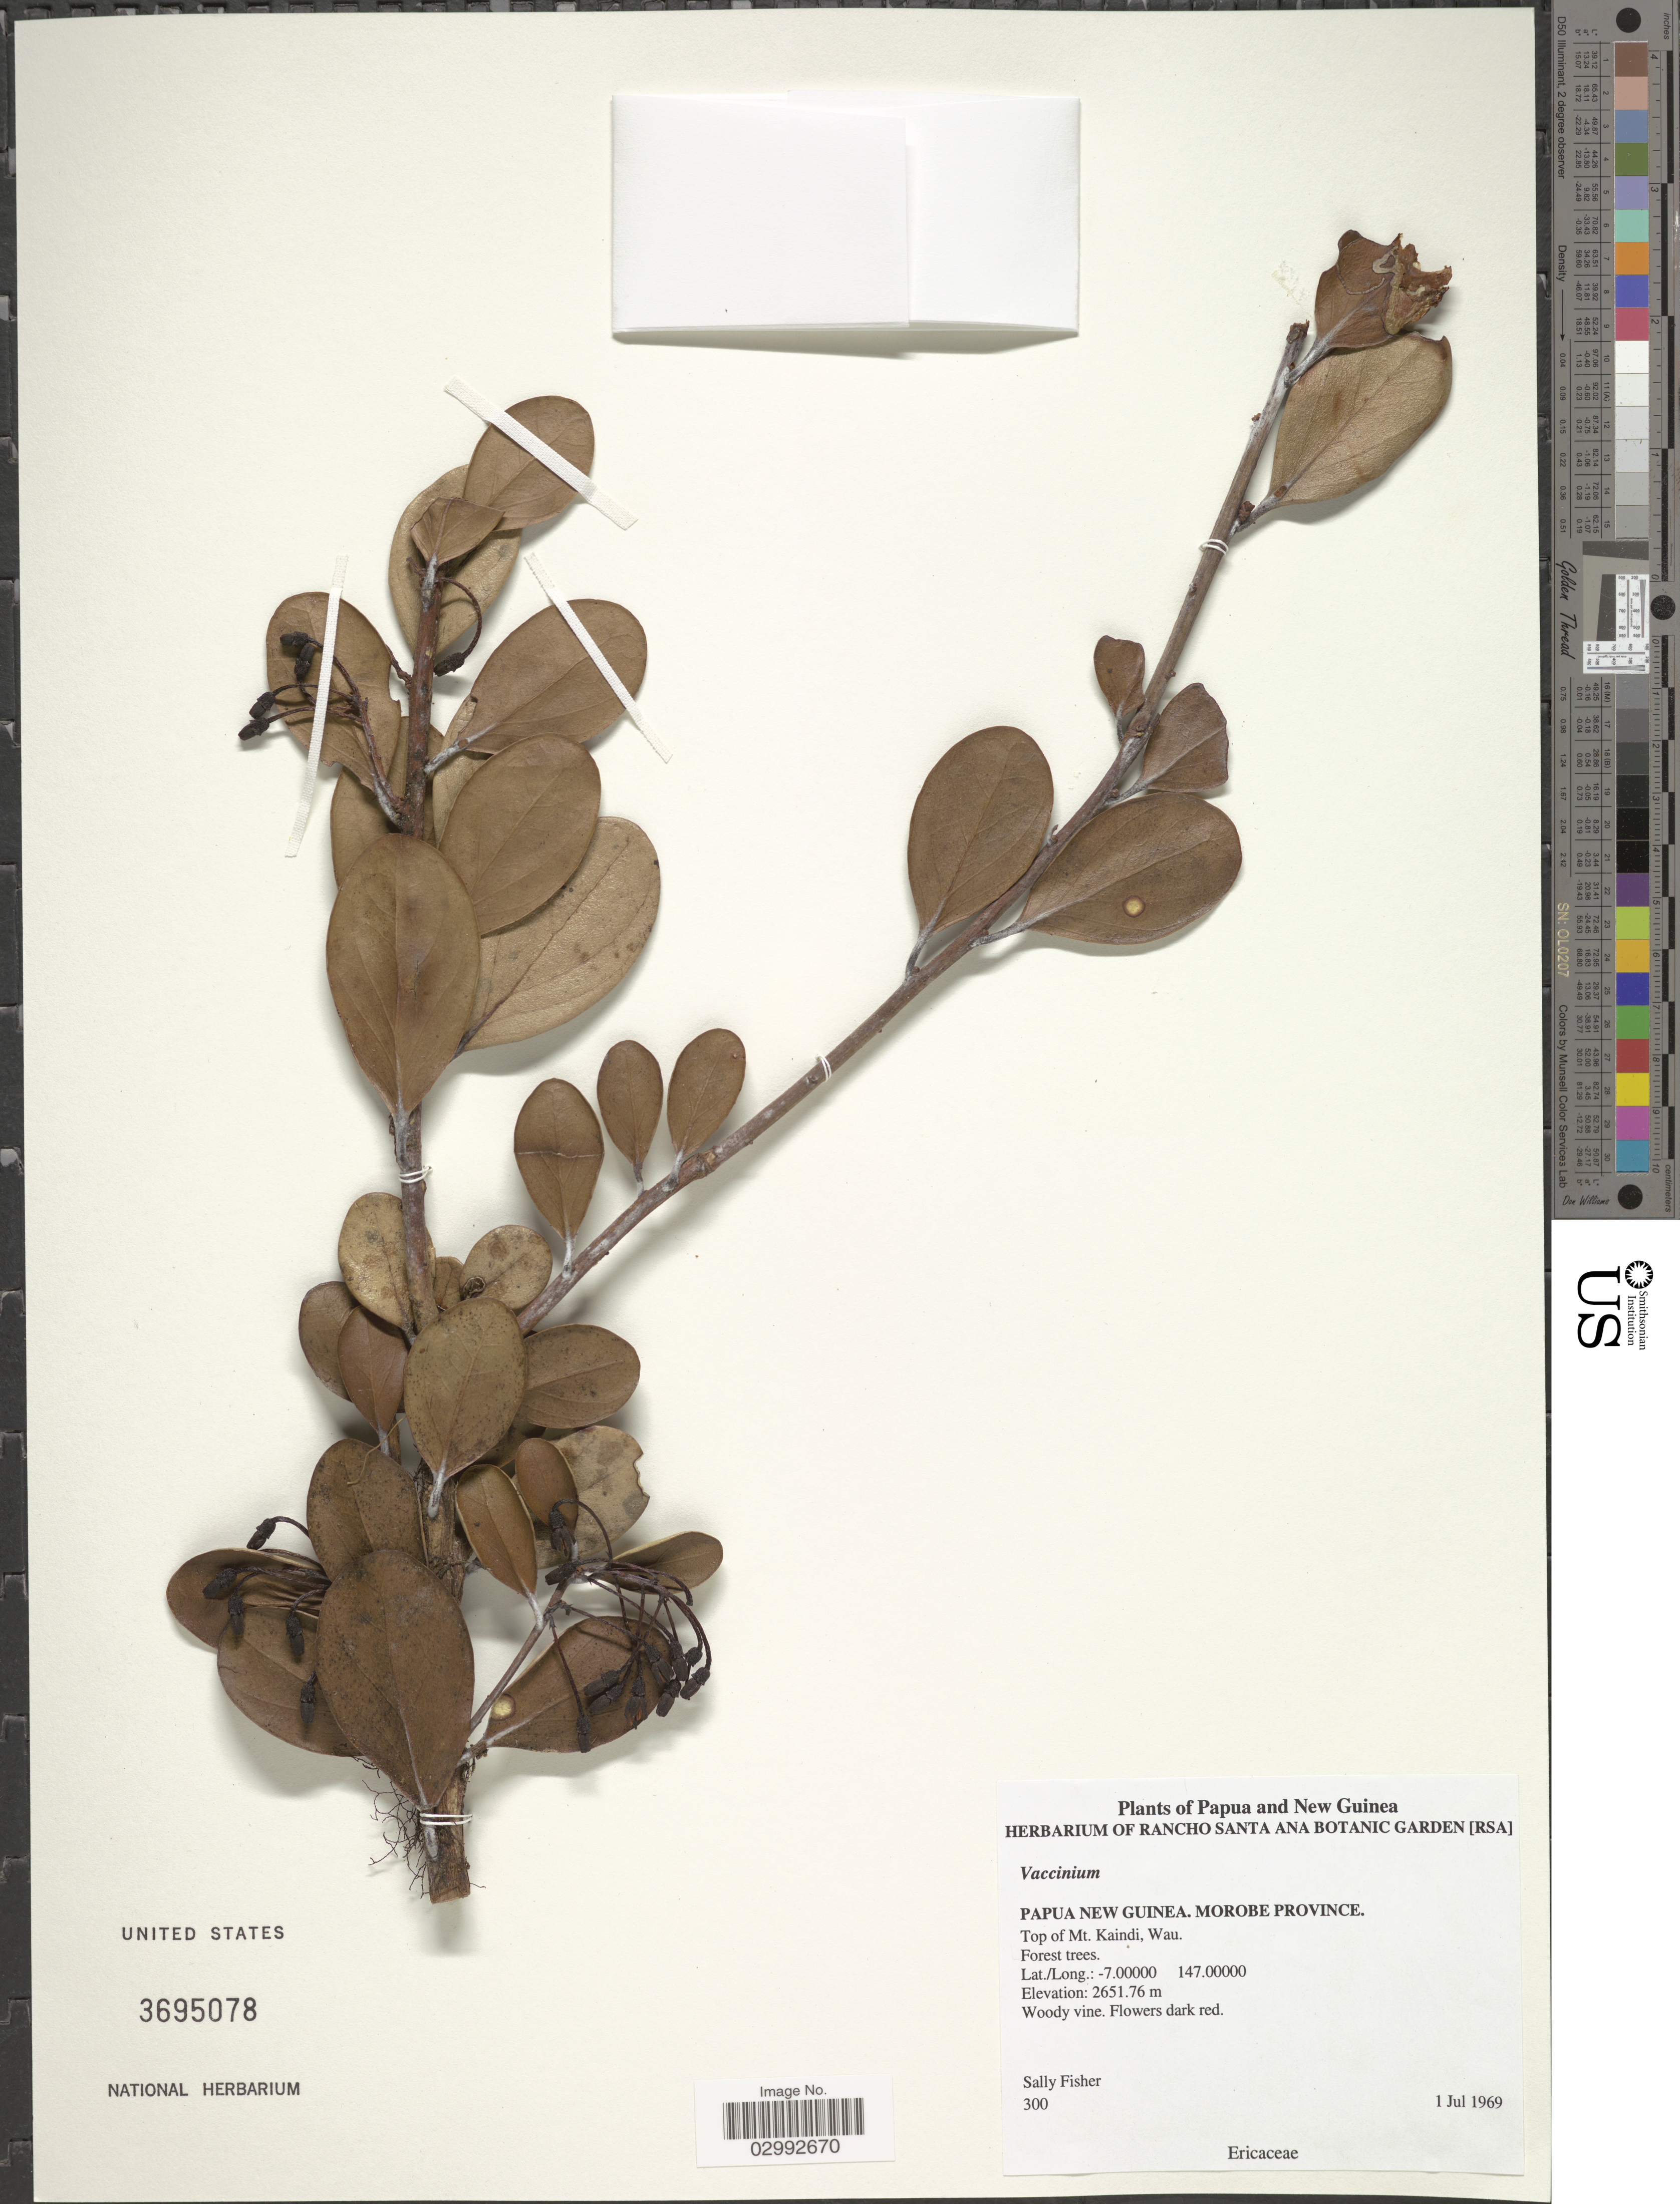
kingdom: Plantae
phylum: Tracheophyta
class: Magnoliopsida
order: Ericales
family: Ericaceae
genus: Vaccinium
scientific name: Vaccinium sp.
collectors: S. Fisher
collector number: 300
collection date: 1969-07-01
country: Papua New Guinea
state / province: Morobe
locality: Top of Mt. Kaindi, Wau.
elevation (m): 2651.76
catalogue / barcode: US 3695078